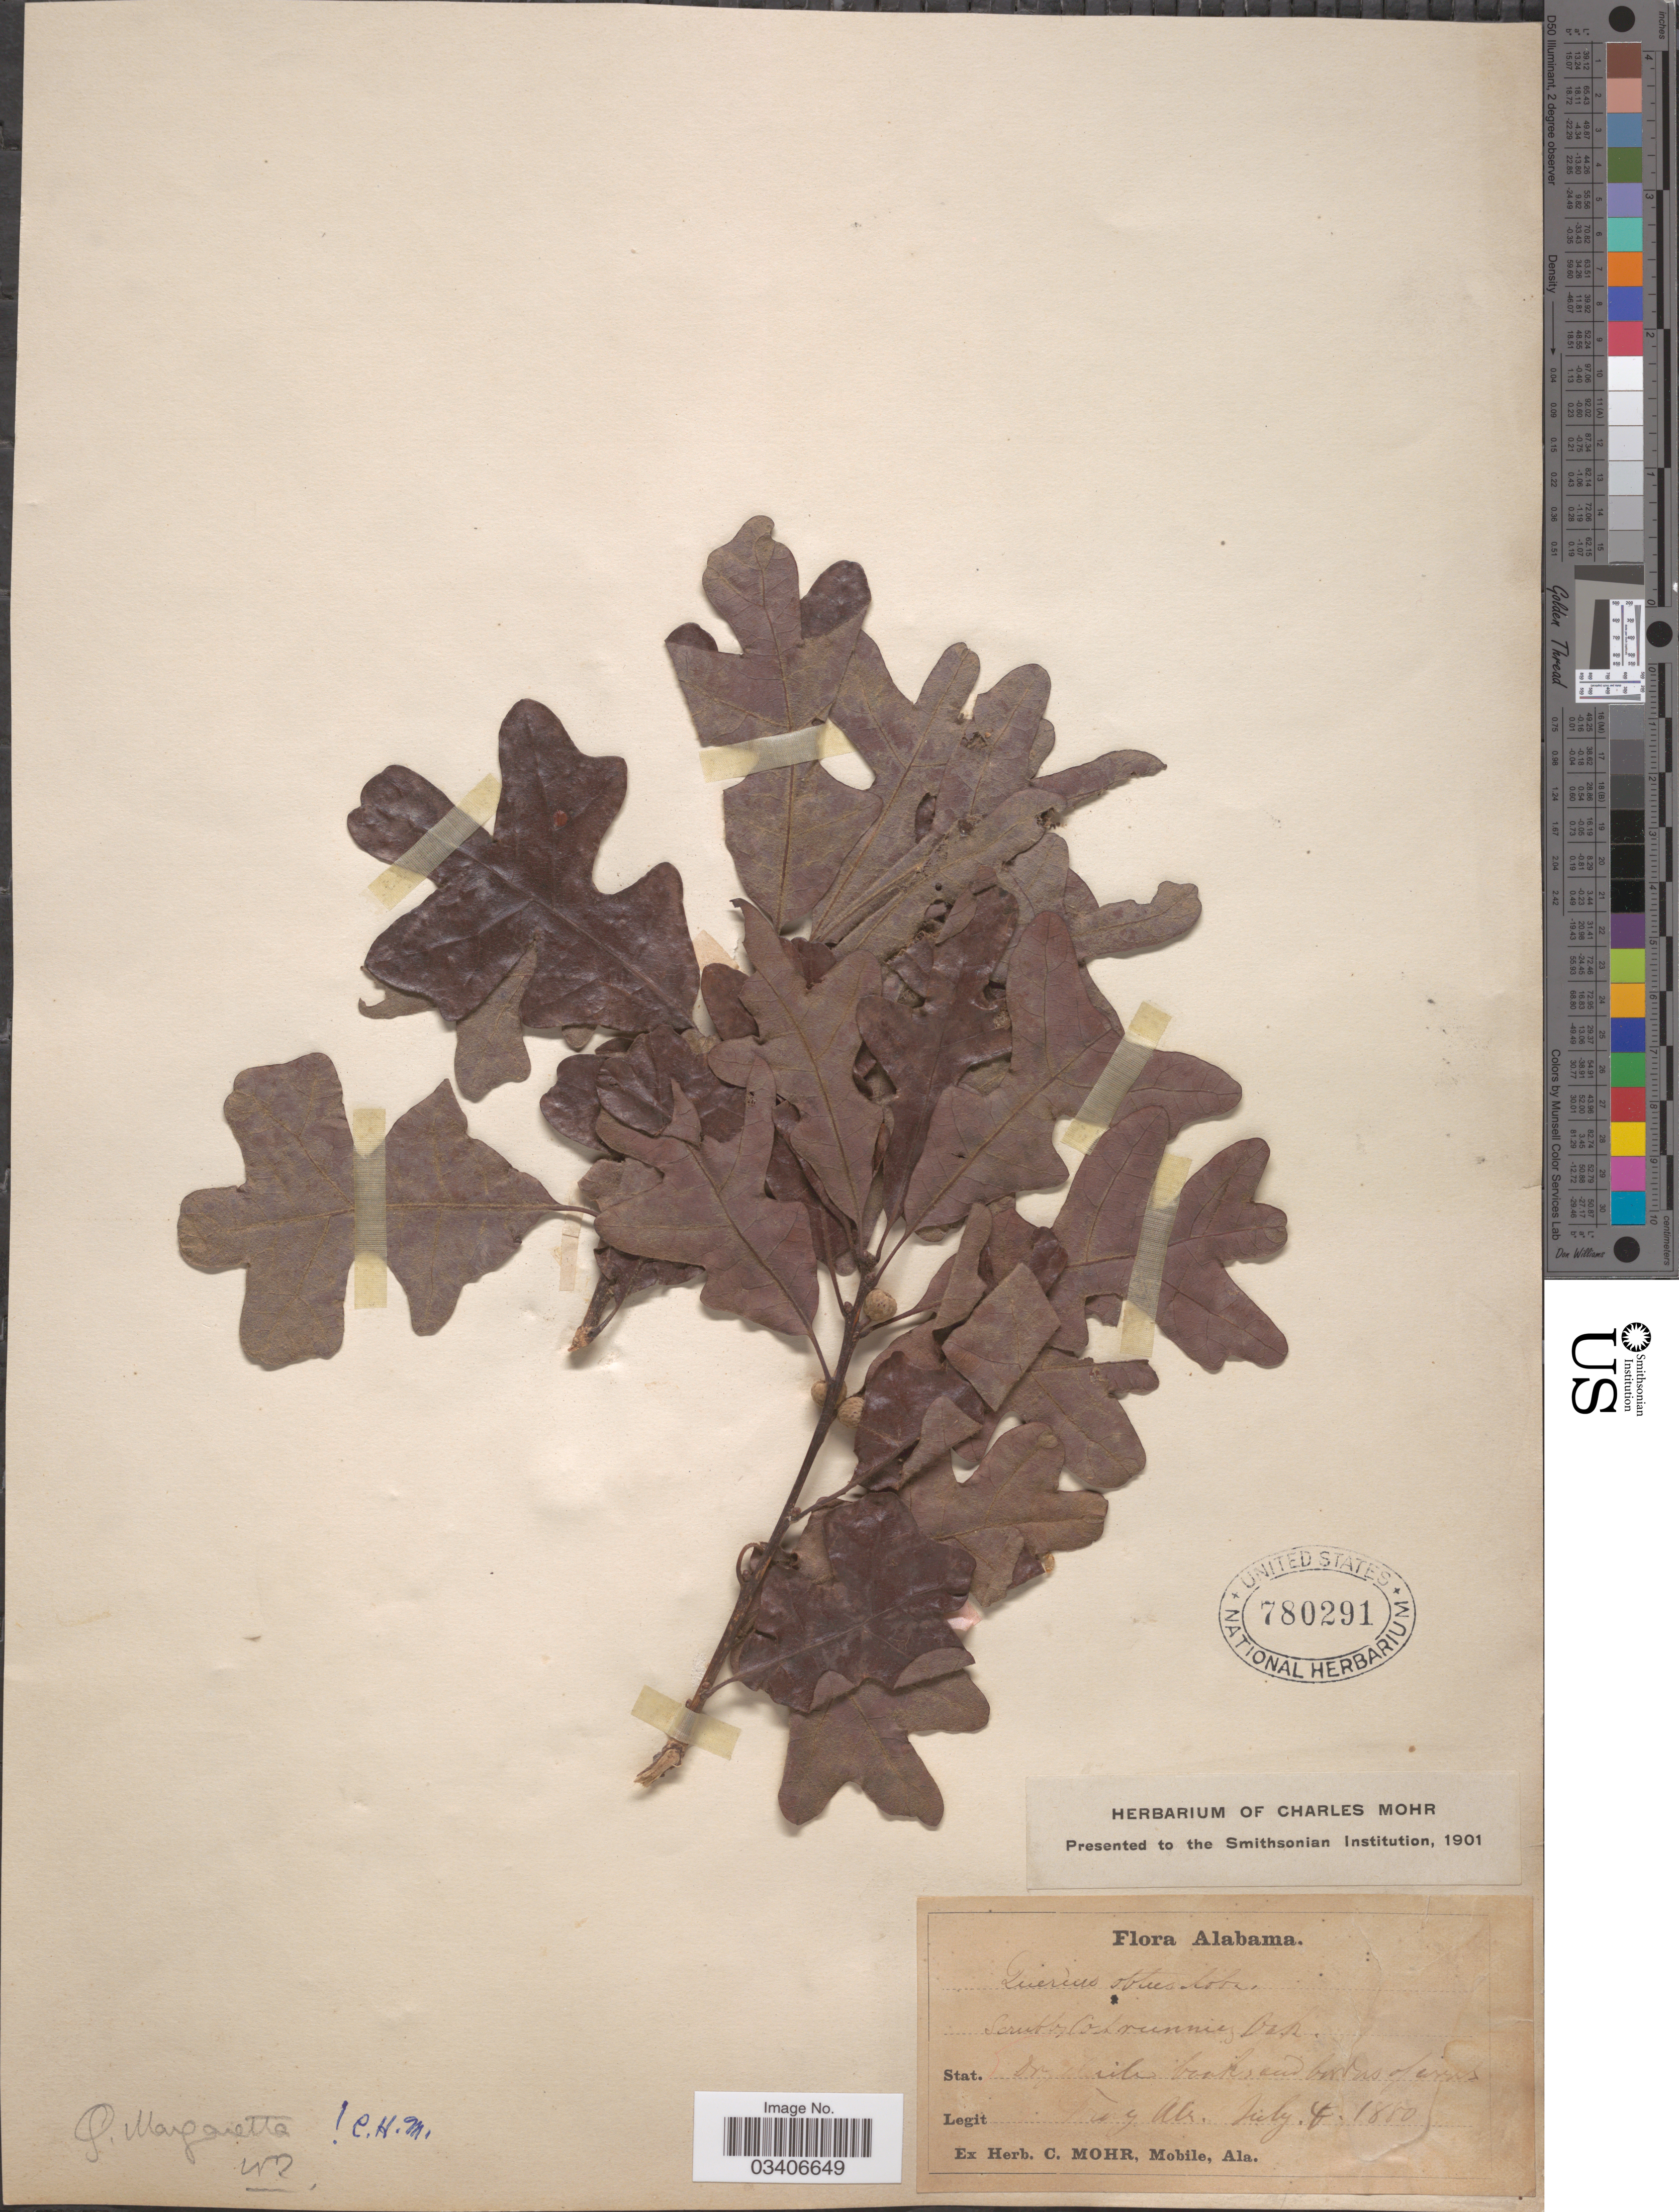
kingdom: Plantae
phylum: Tracheophyta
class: Magnoliopsida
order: Fagales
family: Fagaceae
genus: Quercus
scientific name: Quercus margarettae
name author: Ashe ex Small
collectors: ex herb. Charles Mohr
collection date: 1880-07-04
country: United States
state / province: Alabama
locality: Troy Ala.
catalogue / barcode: US 780291